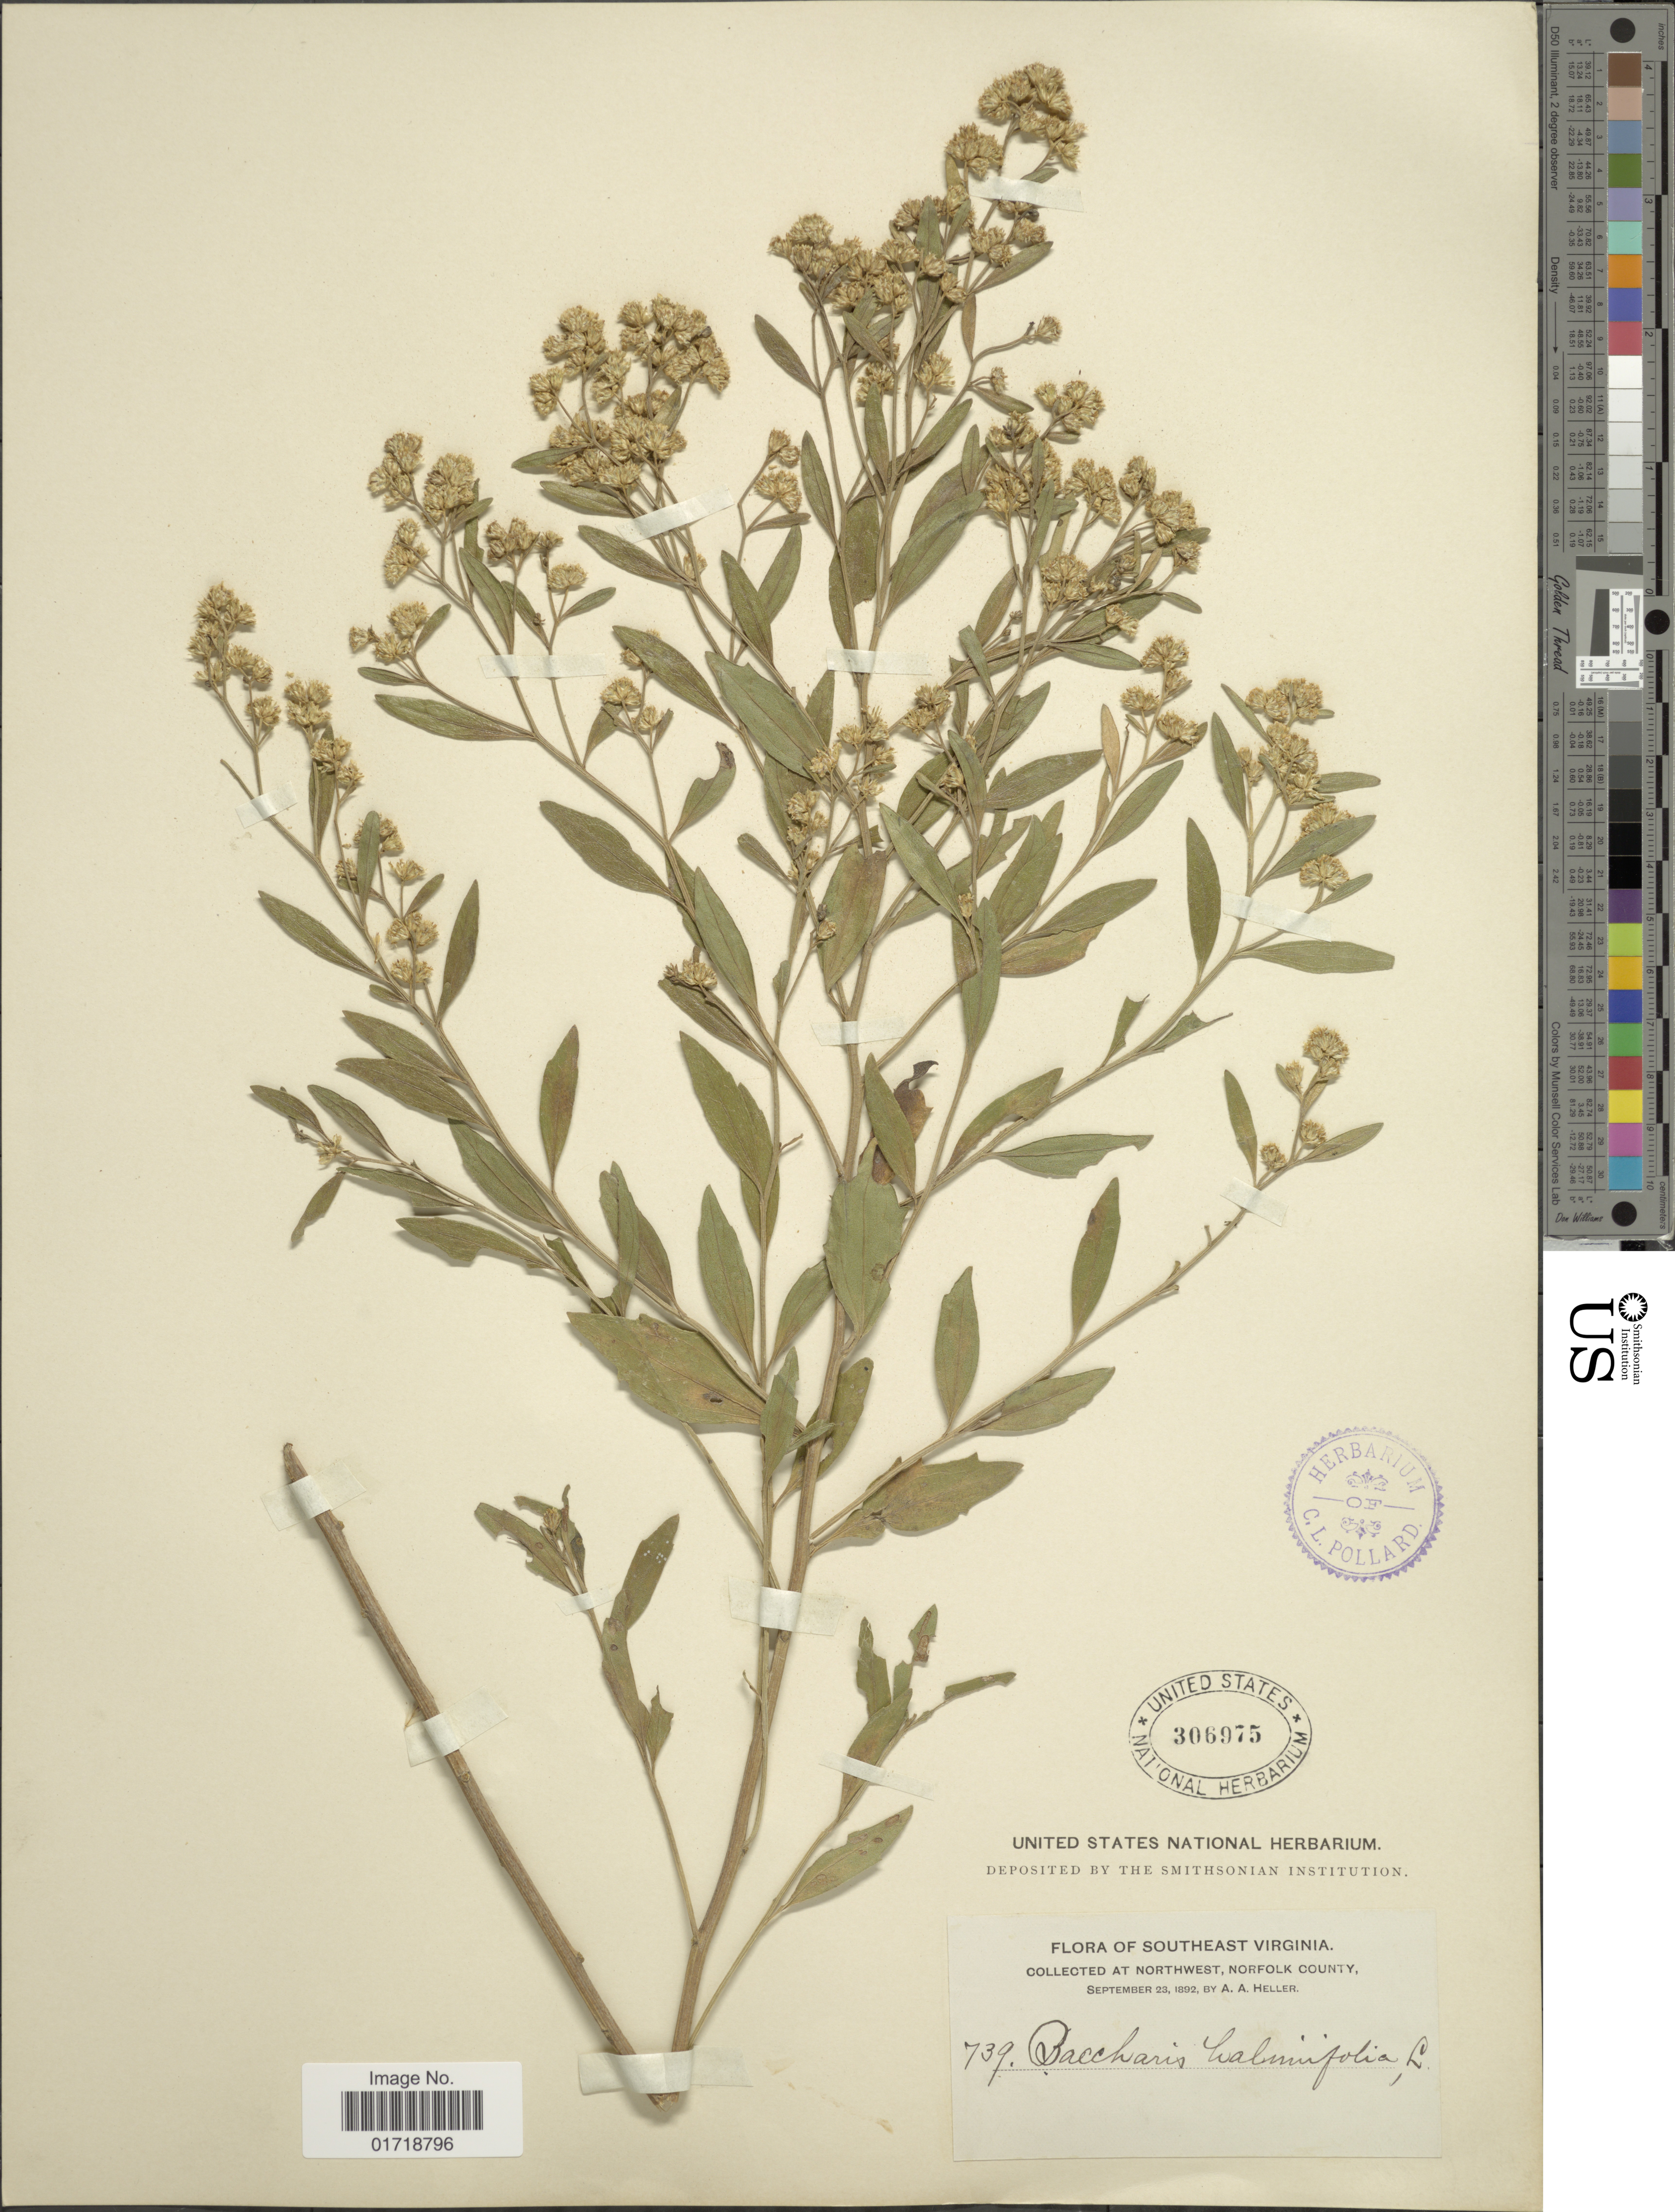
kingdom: Plantae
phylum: Tracheophyta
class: Magnoliopsida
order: Asterales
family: Asteraceae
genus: Baccharis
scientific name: Baccharis halimifolia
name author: L.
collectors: A. A. Heller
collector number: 739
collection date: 1892-09-23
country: United States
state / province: Virginia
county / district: City of Norfolk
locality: Southeast Virginia, Northwest, Norfolk county.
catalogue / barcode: US 306975